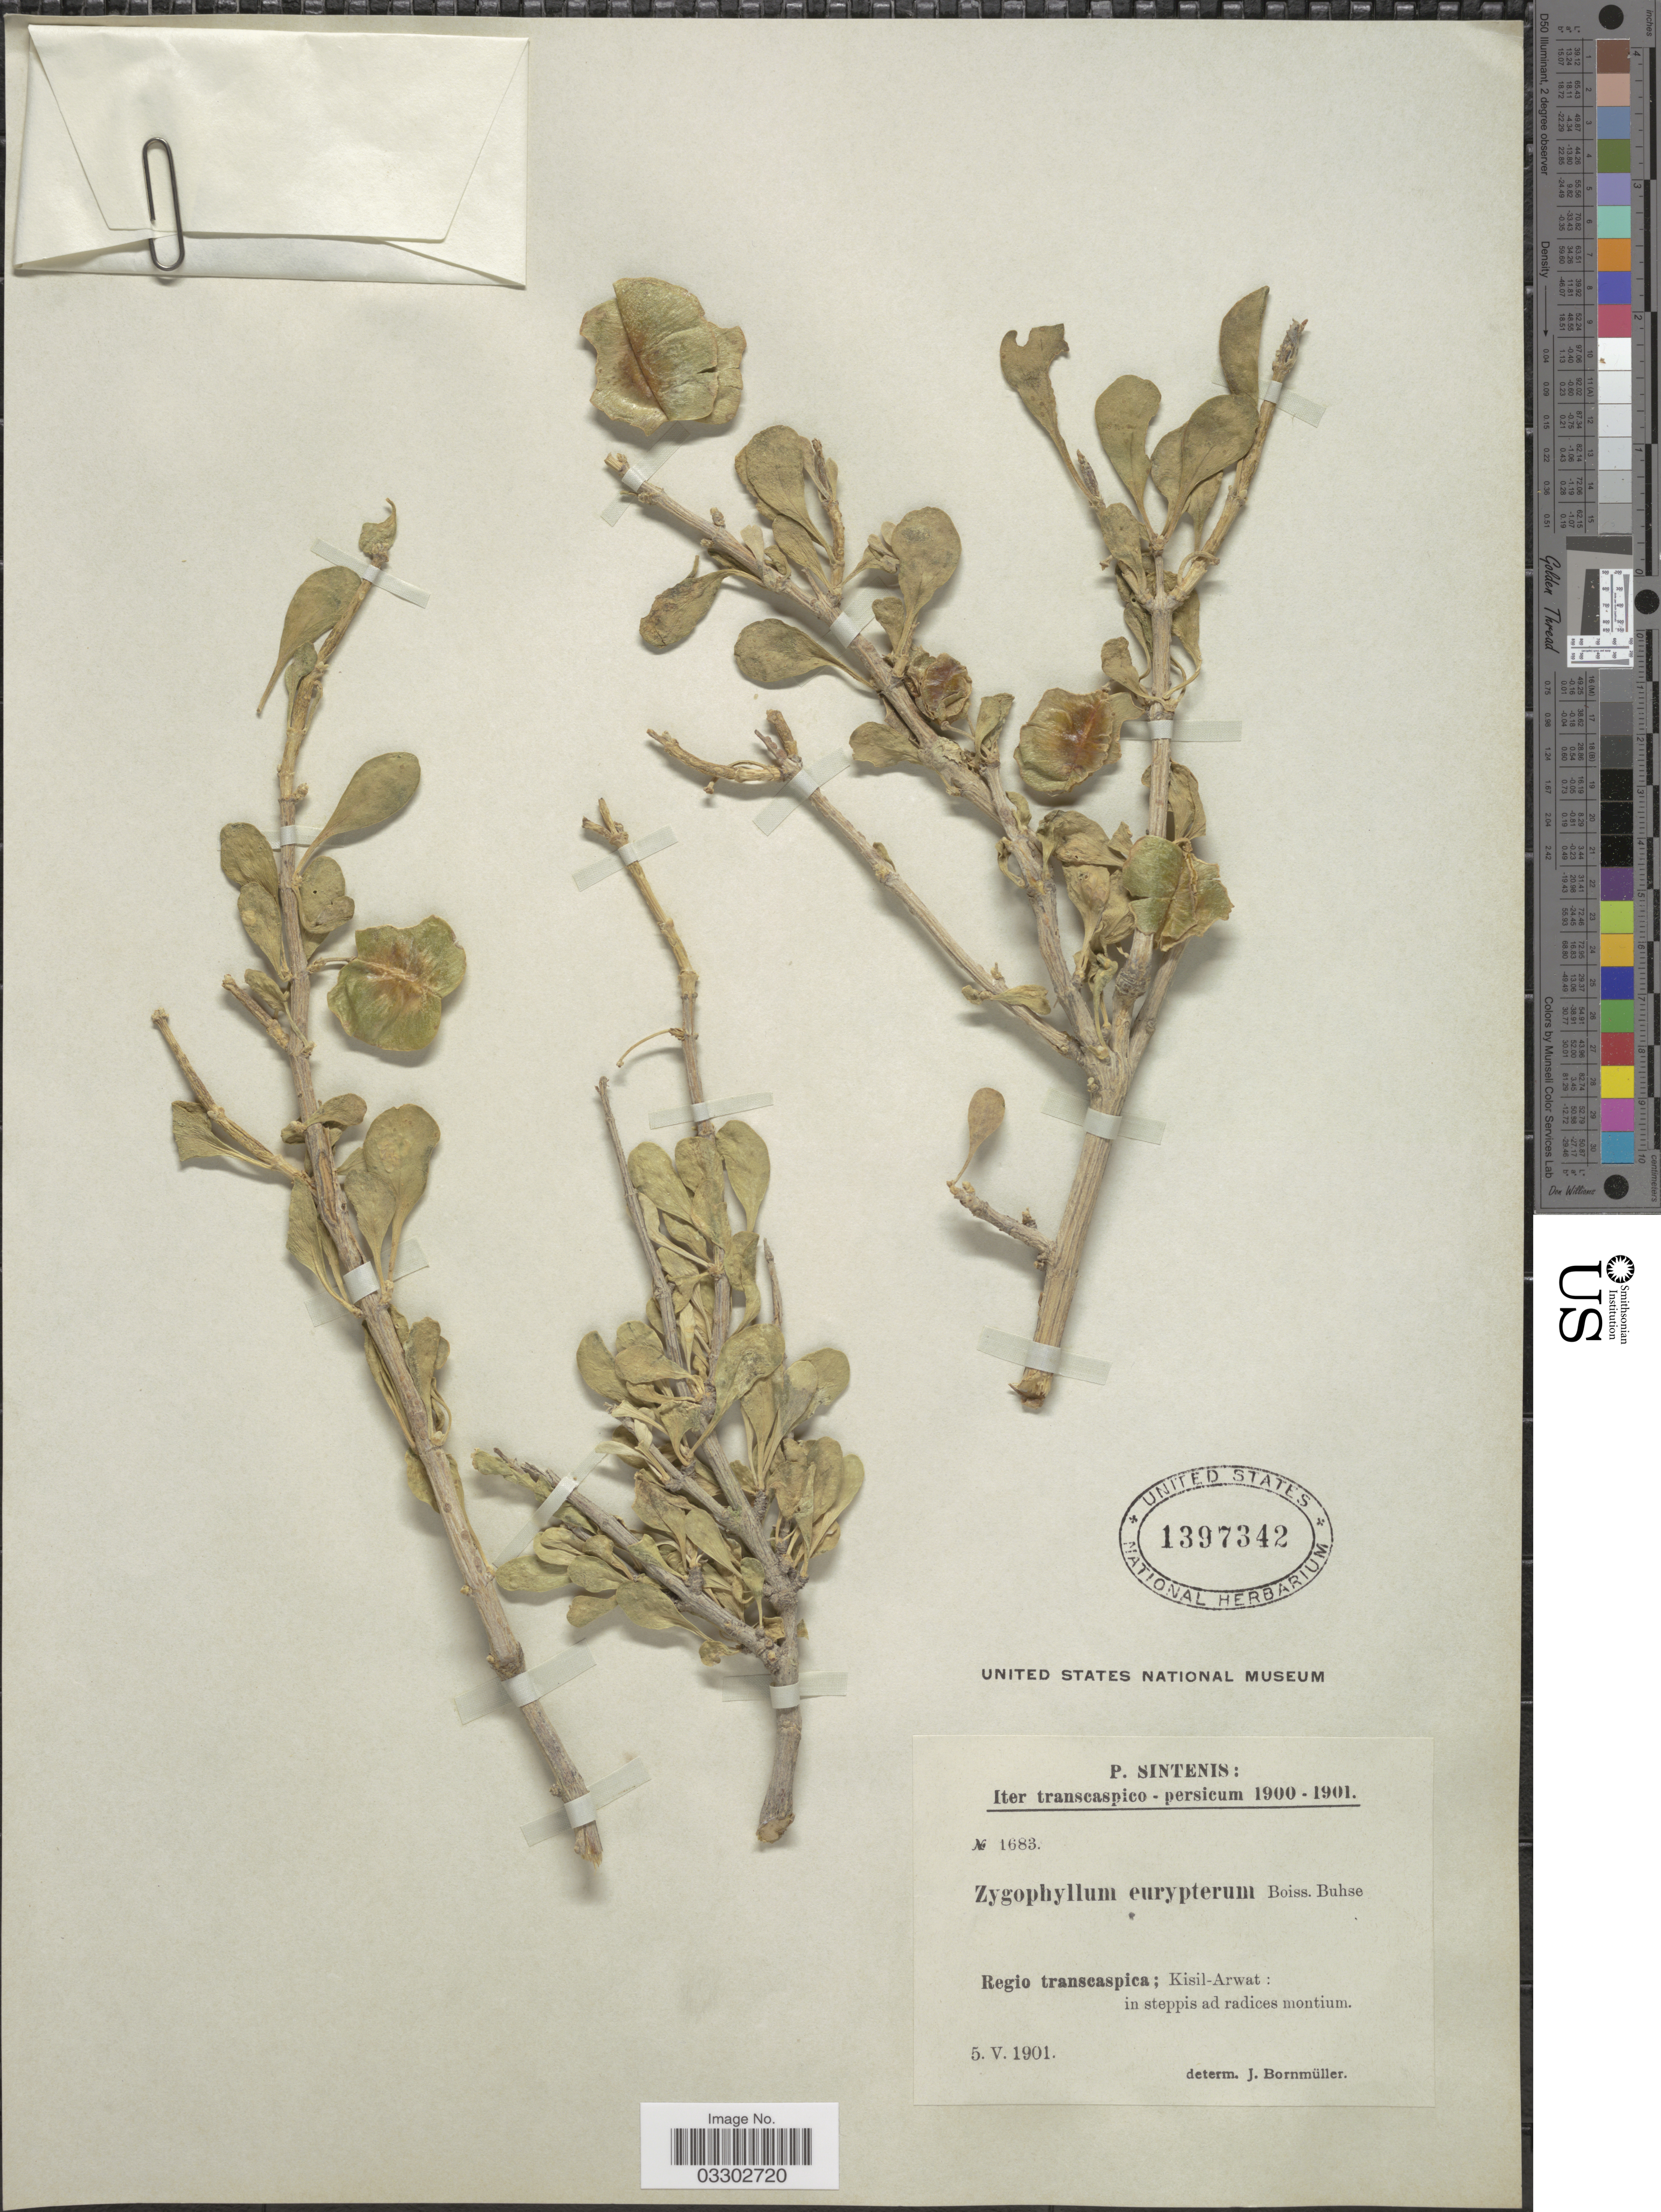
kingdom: Plantae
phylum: Tracheophyta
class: Magnoliopsida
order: Zygophyllales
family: Zygophyllaceae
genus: Zygophyllum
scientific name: Zygophyllum eurypterum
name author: Boiss. & Buhse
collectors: P. Sintenis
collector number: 1683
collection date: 1901-05-05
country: Turkmenistan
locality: Regio transcaspica-persicum; Kisil-Arwat.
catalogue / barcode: US 1397342